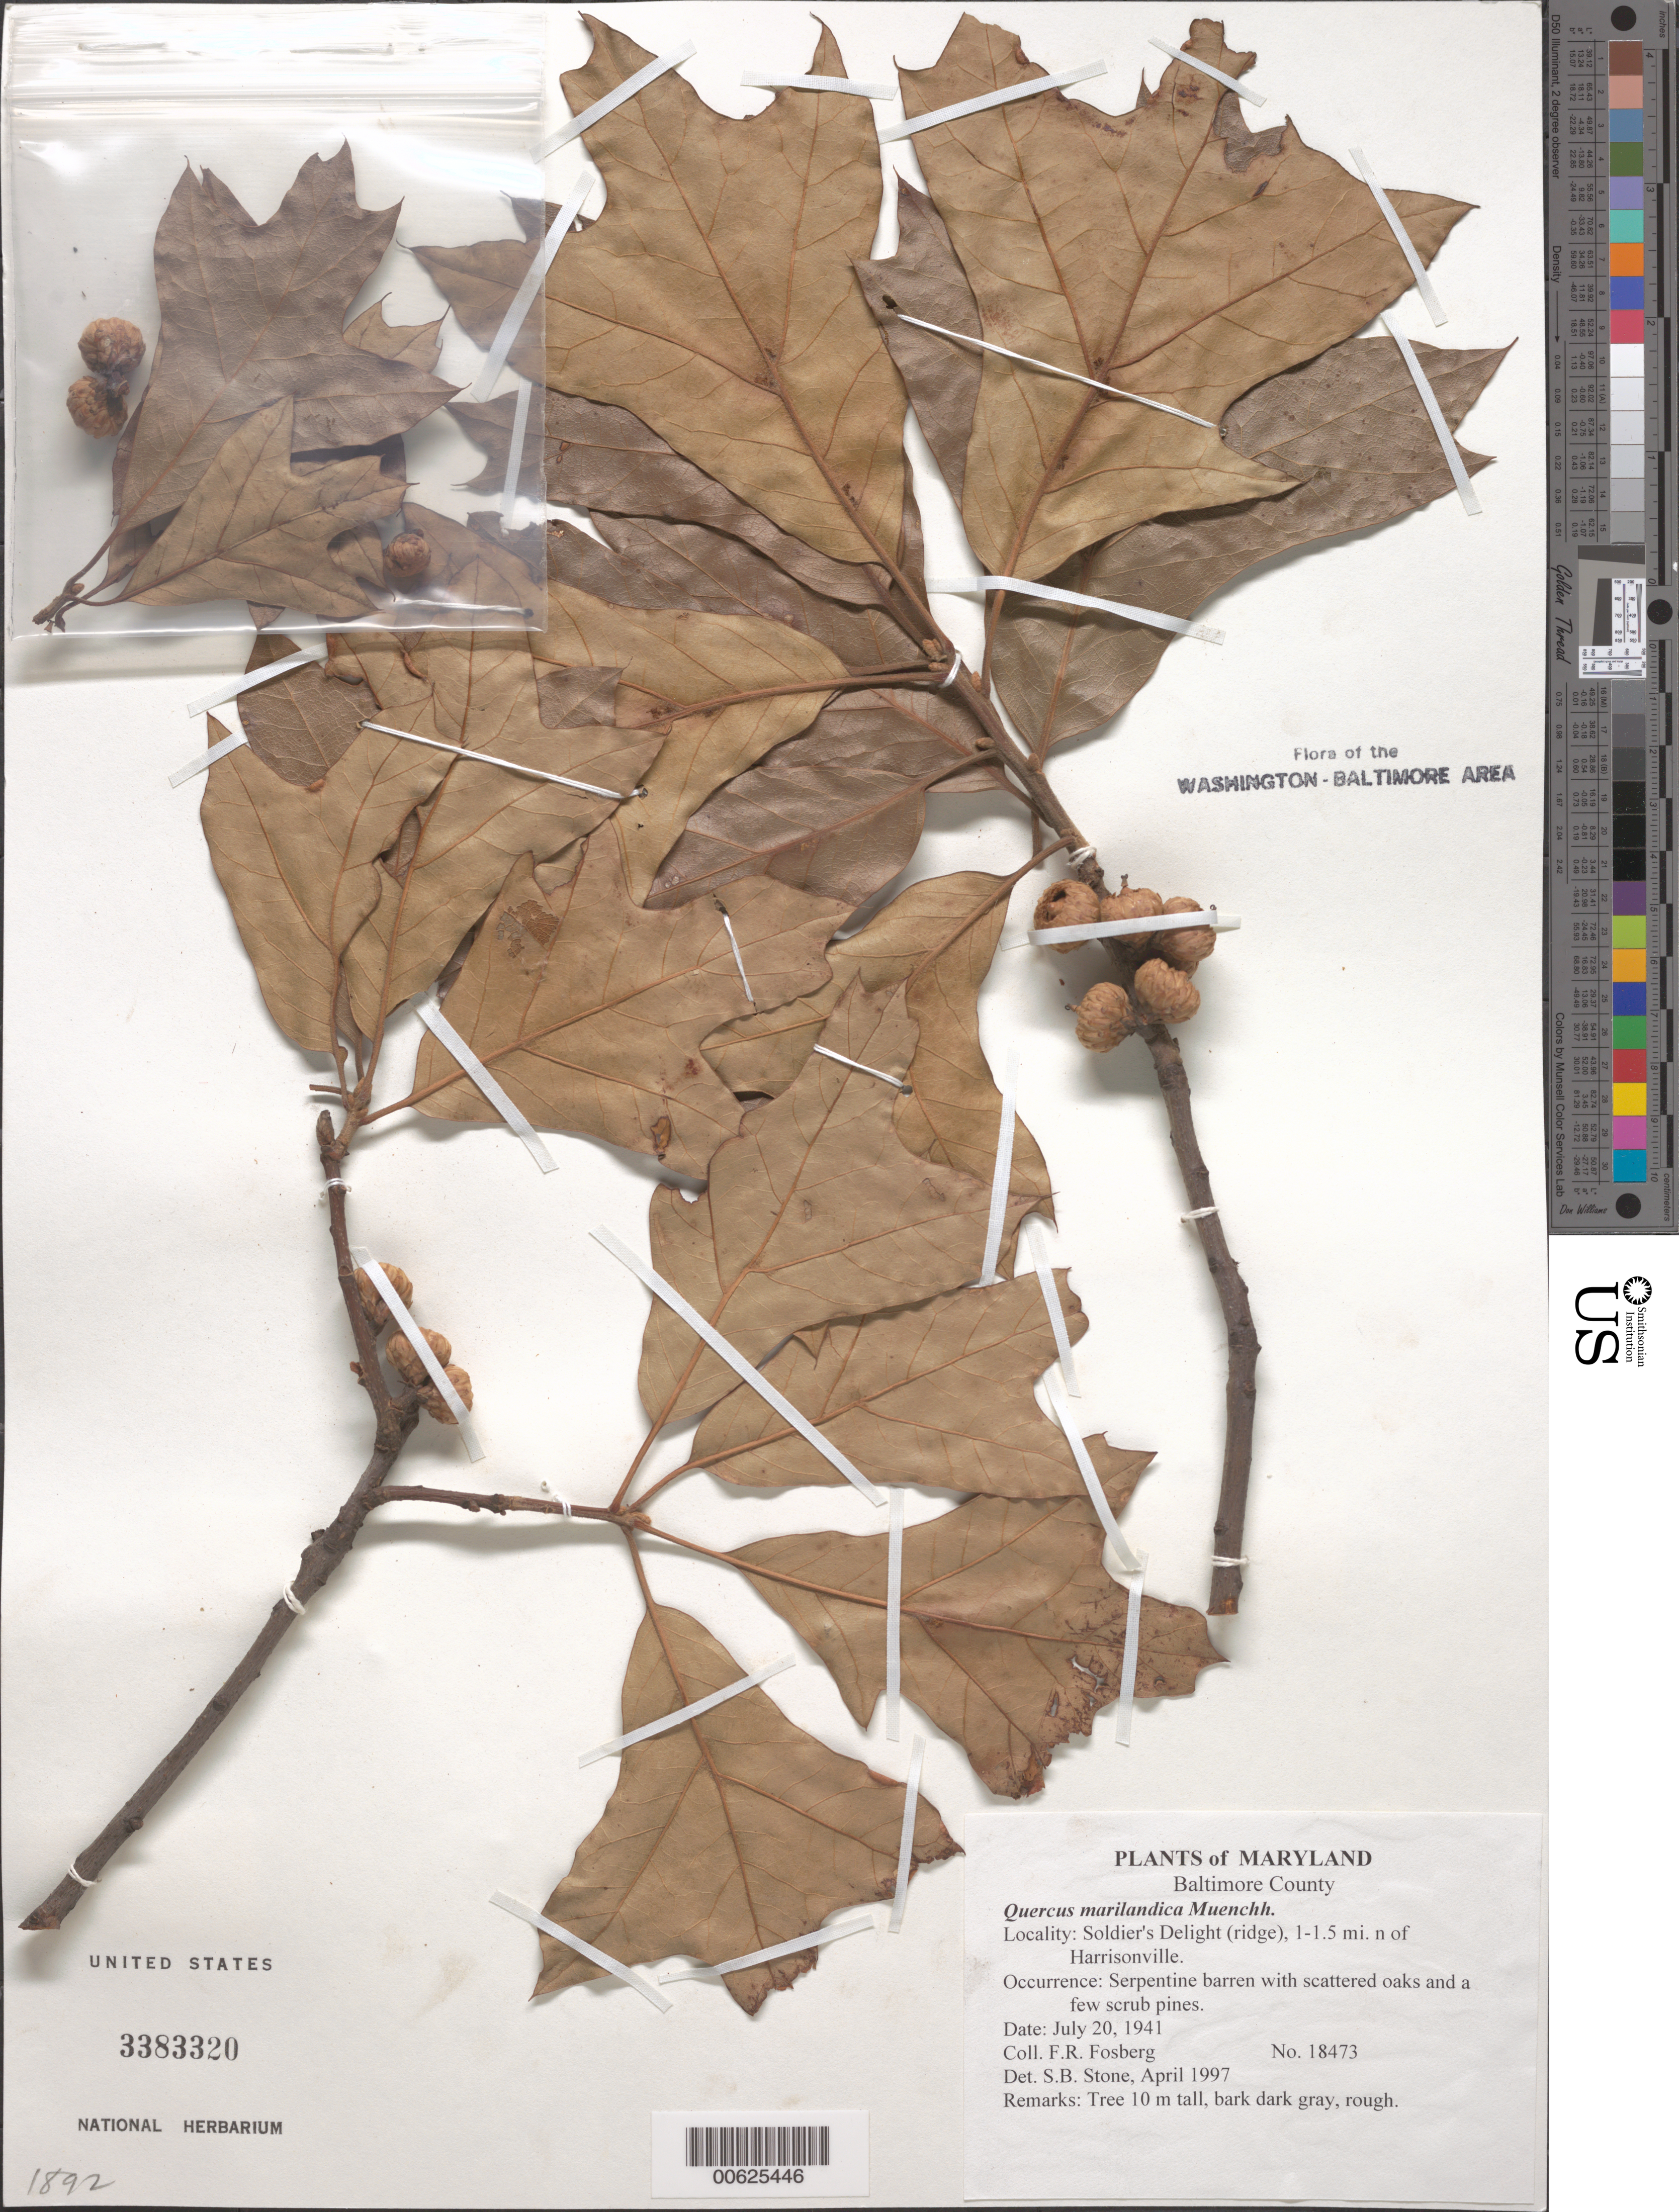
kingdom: Plantae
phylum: Tracheophyta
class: Magnoliopsida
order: Fagales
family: Fagaceae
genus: Quercus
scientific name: Quercus marilandica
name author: (L.) Münchh.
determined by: Stone, S. B.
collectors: F. R. Fosberg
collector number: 18473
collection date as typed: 20 Jul 1941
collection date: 1941-07-20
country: United States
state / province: Maryland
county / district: Baltimore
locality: Soldier's Delight (ridge), 1-1.5 mi. n of Harrisonville.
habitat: Serpentine barren with scattered oaks and a few scrub pines.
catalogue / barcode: US 3383320